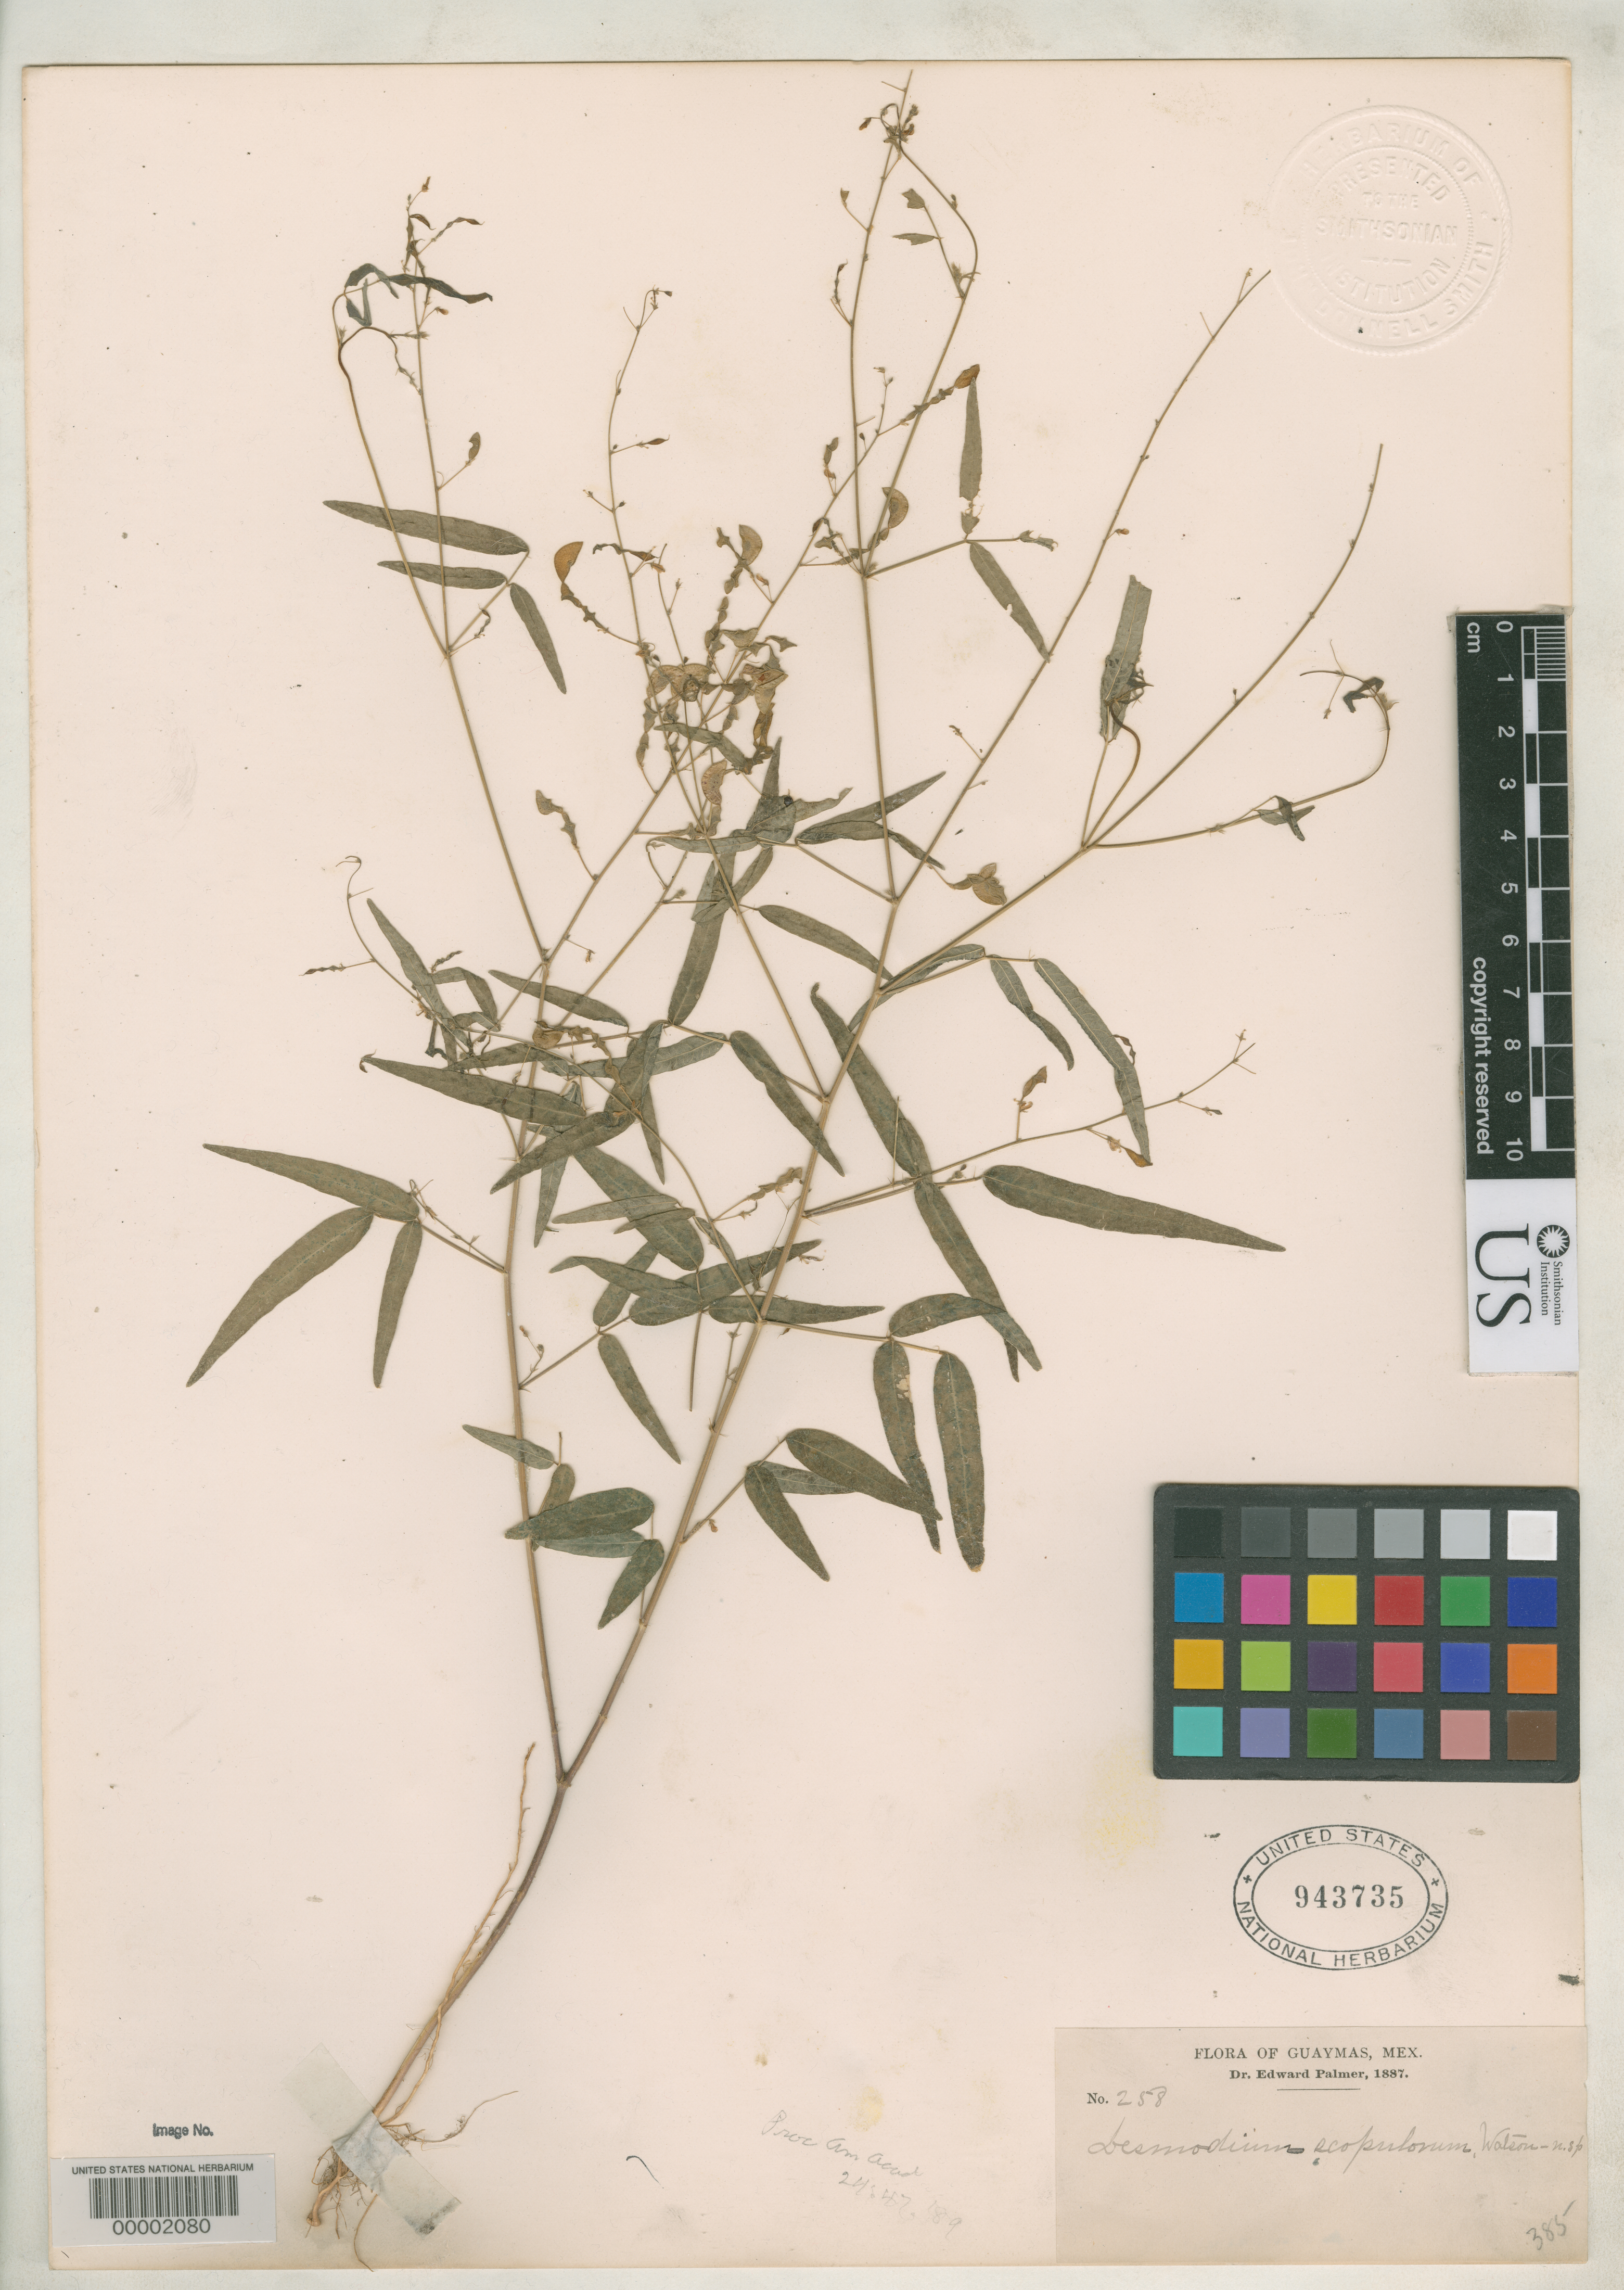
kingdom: Plantae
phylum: Tracheophyta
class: Magnoliopsida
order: Fabales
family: Fabaceae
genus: Desmodium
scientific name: Desmodium scopulorum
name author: S. Watson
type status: Type Collection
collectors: E. Palmer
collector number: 258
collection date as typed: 1887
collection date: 1887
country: Mexico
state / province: Sonora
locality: Guaymas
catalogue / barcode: US 943735